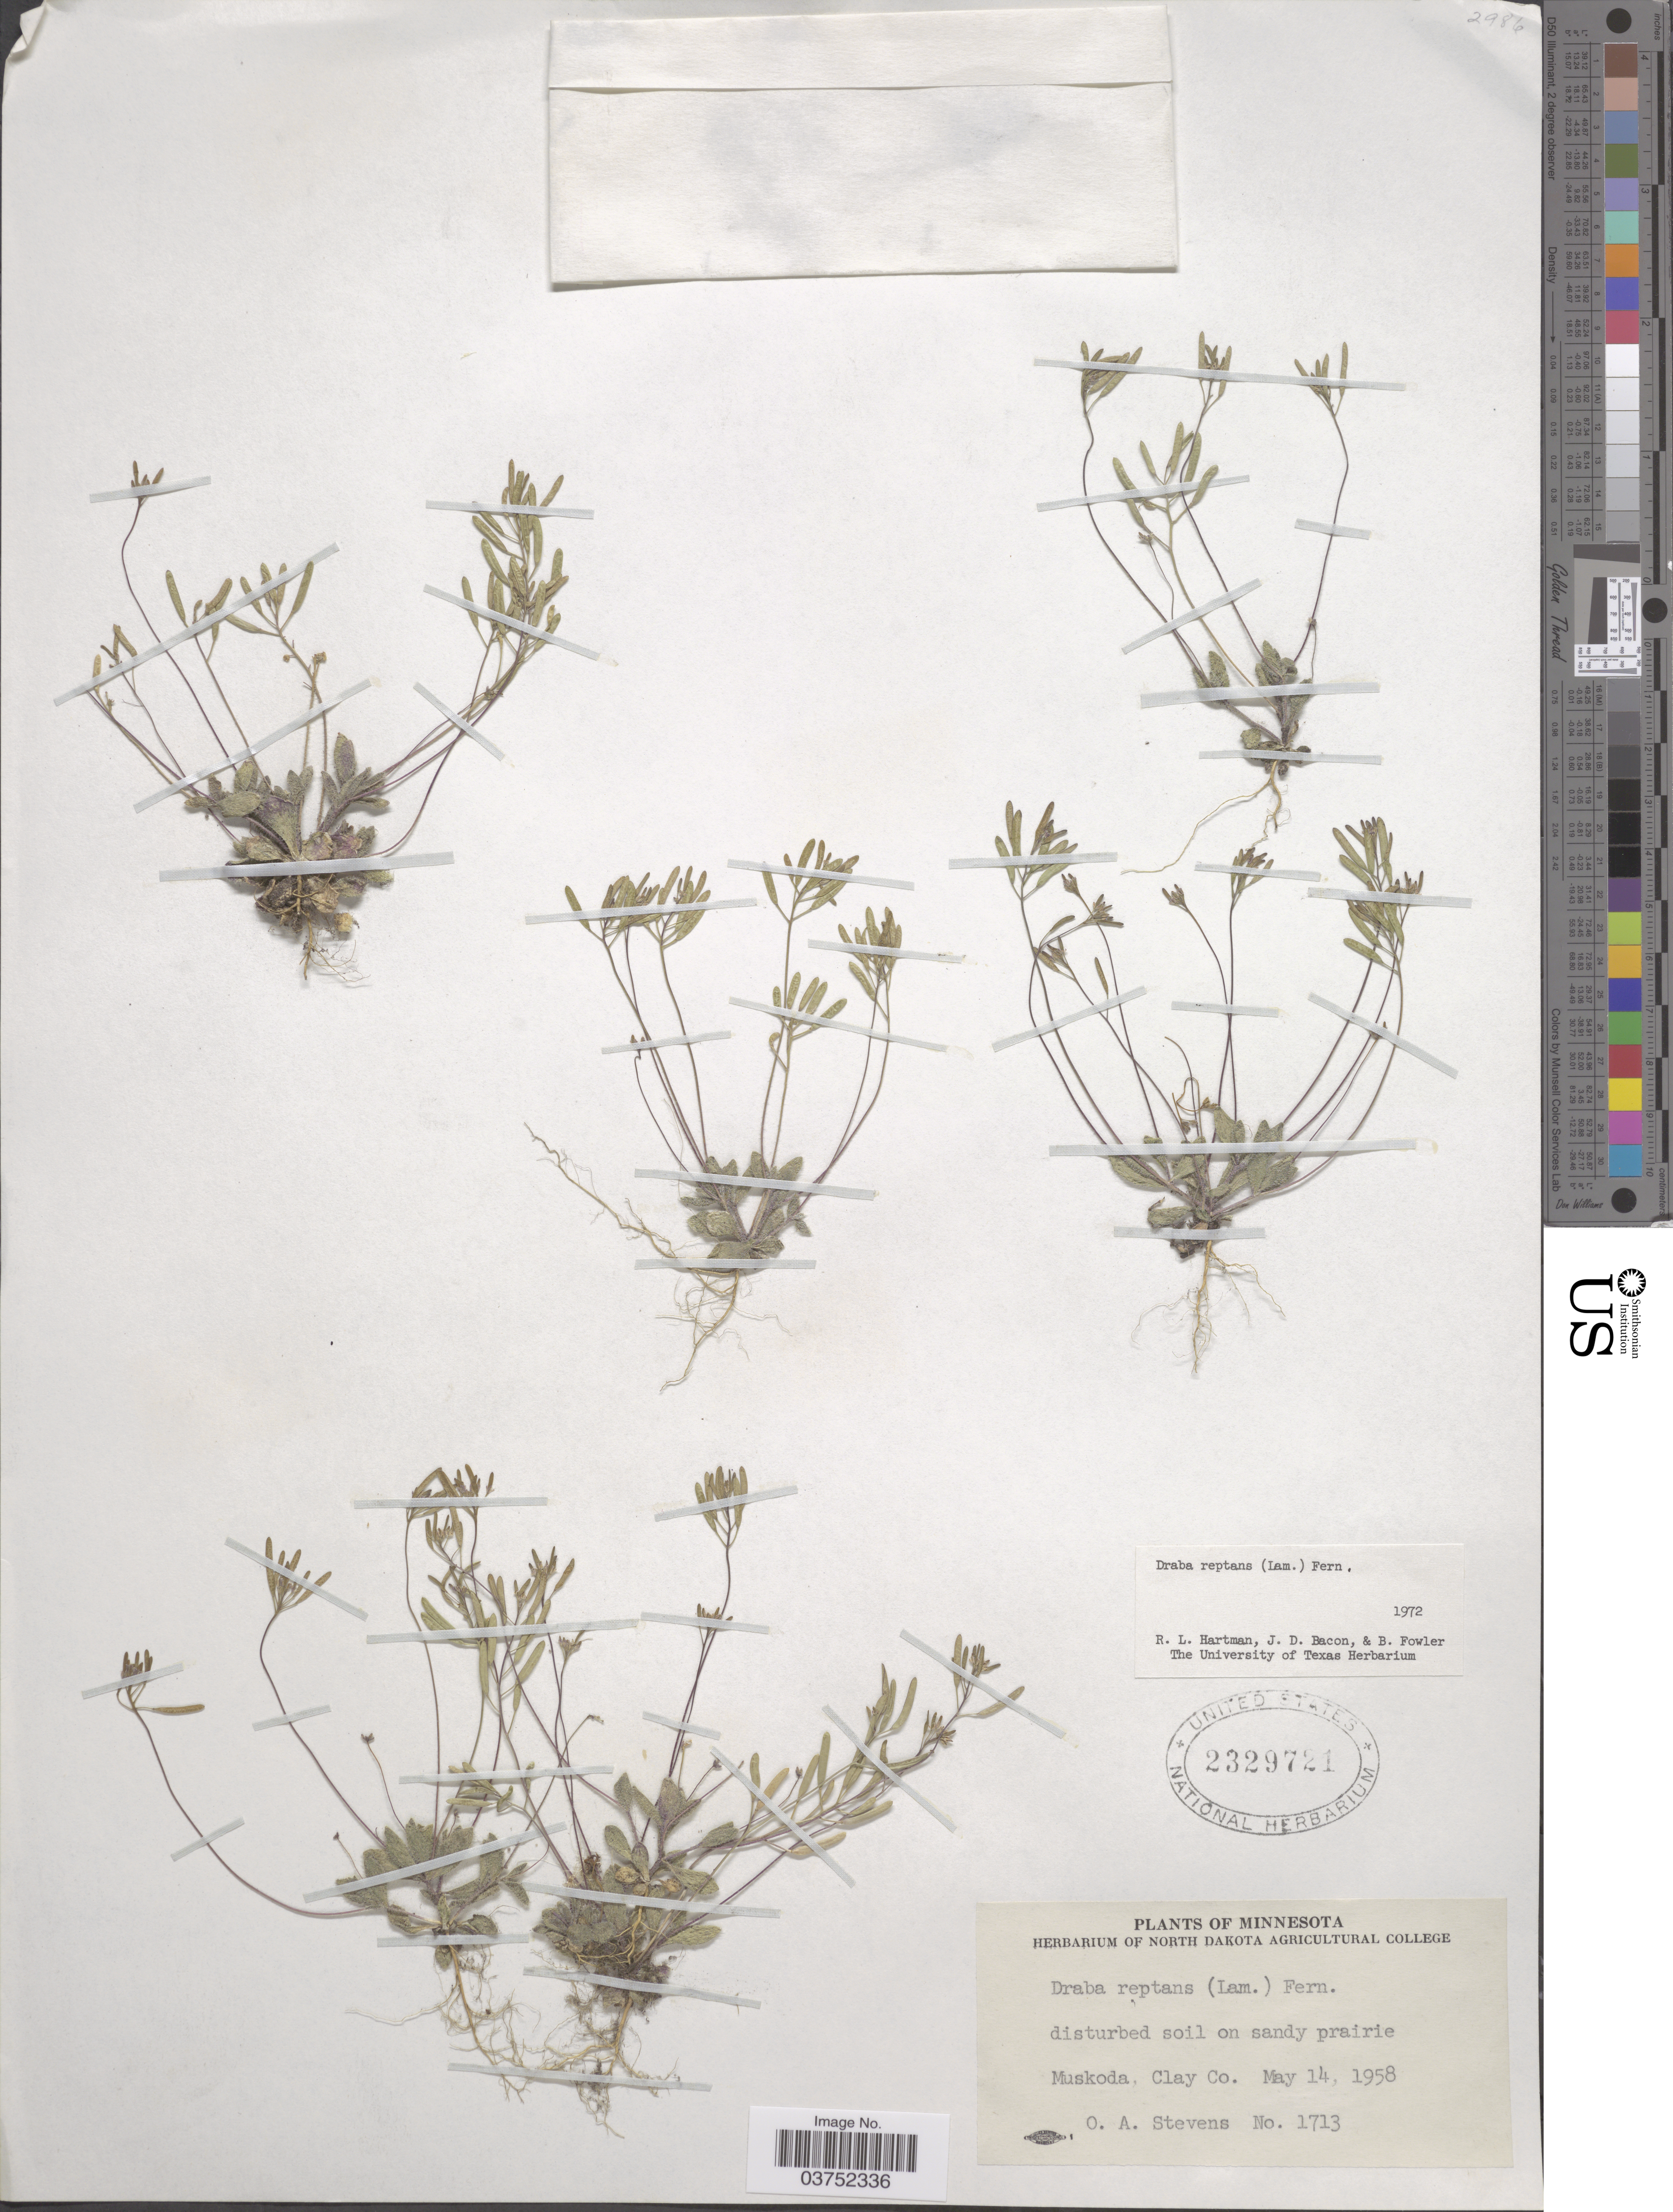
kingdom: Plantae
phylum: Tracheophyta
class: Magnoliopsida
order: Brassicales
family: Brassicaceae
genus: Draba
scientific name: Draba reptans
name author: (Lam.) Fernald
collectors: O. A. Stevens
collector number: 1713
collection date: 1958-05-14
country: United States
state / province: Minnesota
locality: Muskoda, Clay Co.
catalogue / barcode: US 2329721